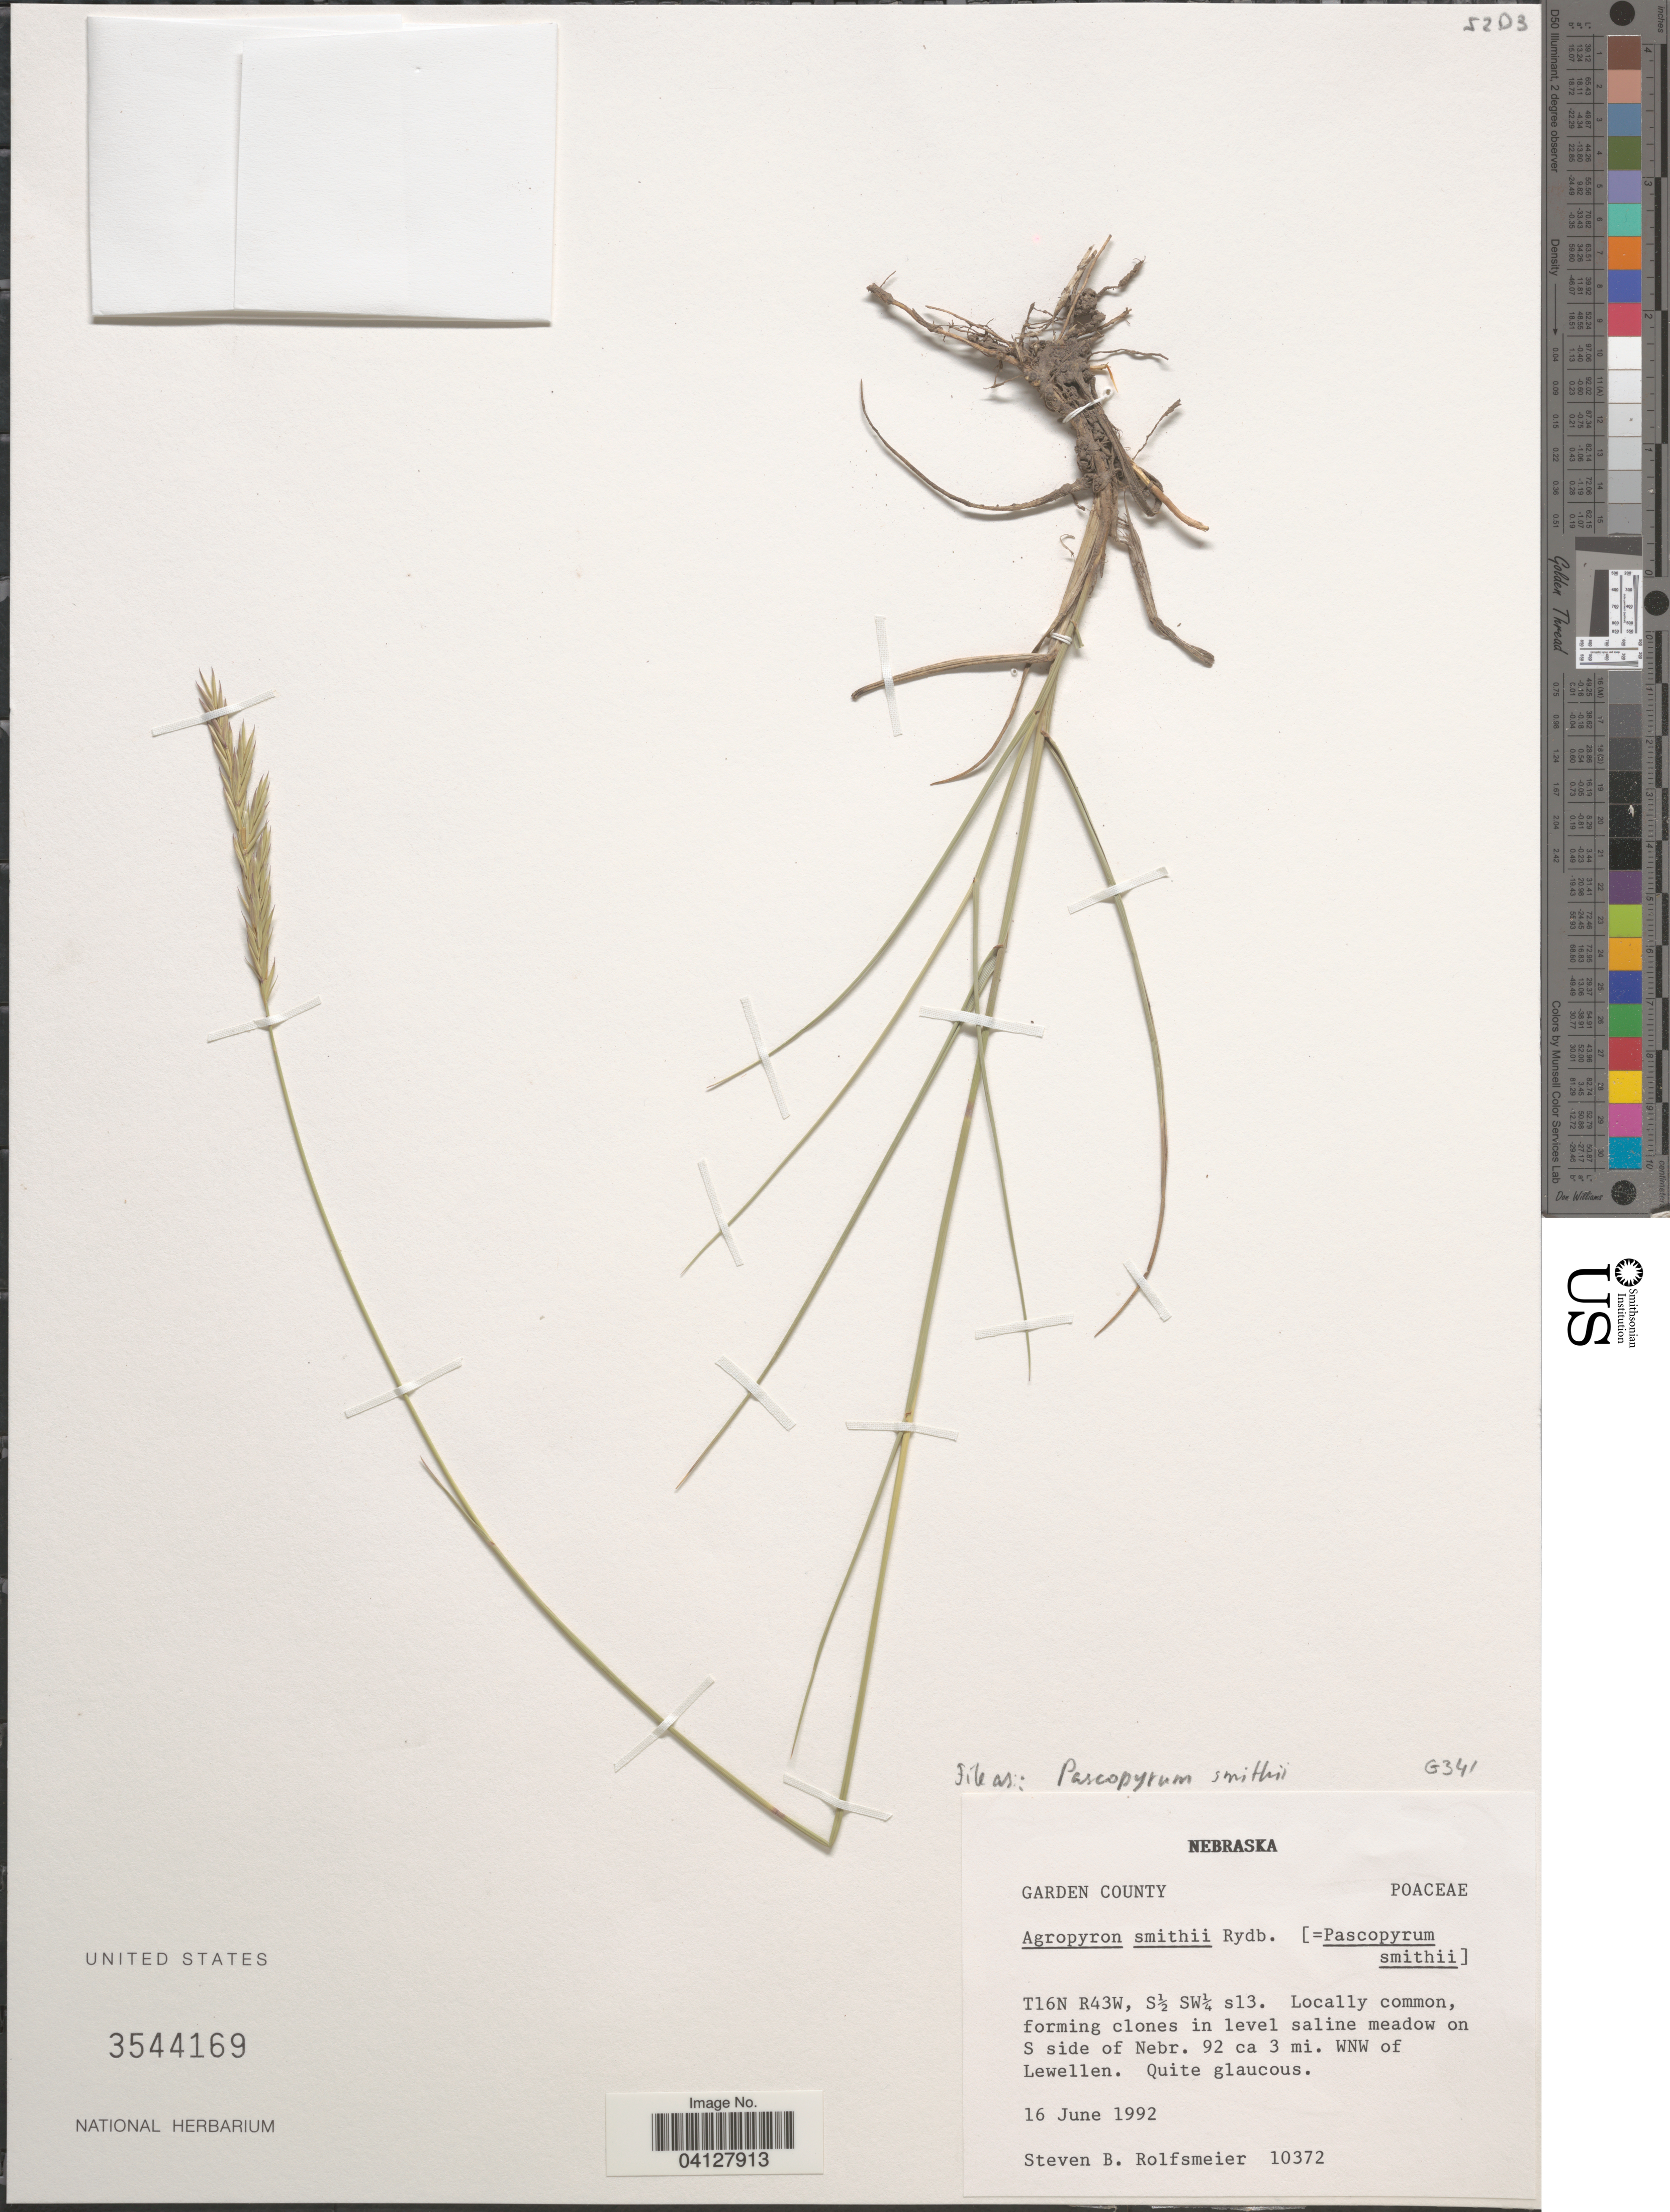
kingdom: Plantae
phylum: Tracheophyta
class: Liliopsida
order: Poales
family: Poaceae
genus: Agropyron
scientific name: Agropyron smithii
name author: Rydb.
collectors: S. Rolfsmeier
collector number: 10372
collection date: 1992-06-16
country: United States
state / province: Nebraska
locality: Garden County. T16N R43W, S½ SW¼ s13. In level saline meadow on S side of Nebr. 92 ca 3 mi. WNW of Lewellen.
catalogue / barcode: US 3544169